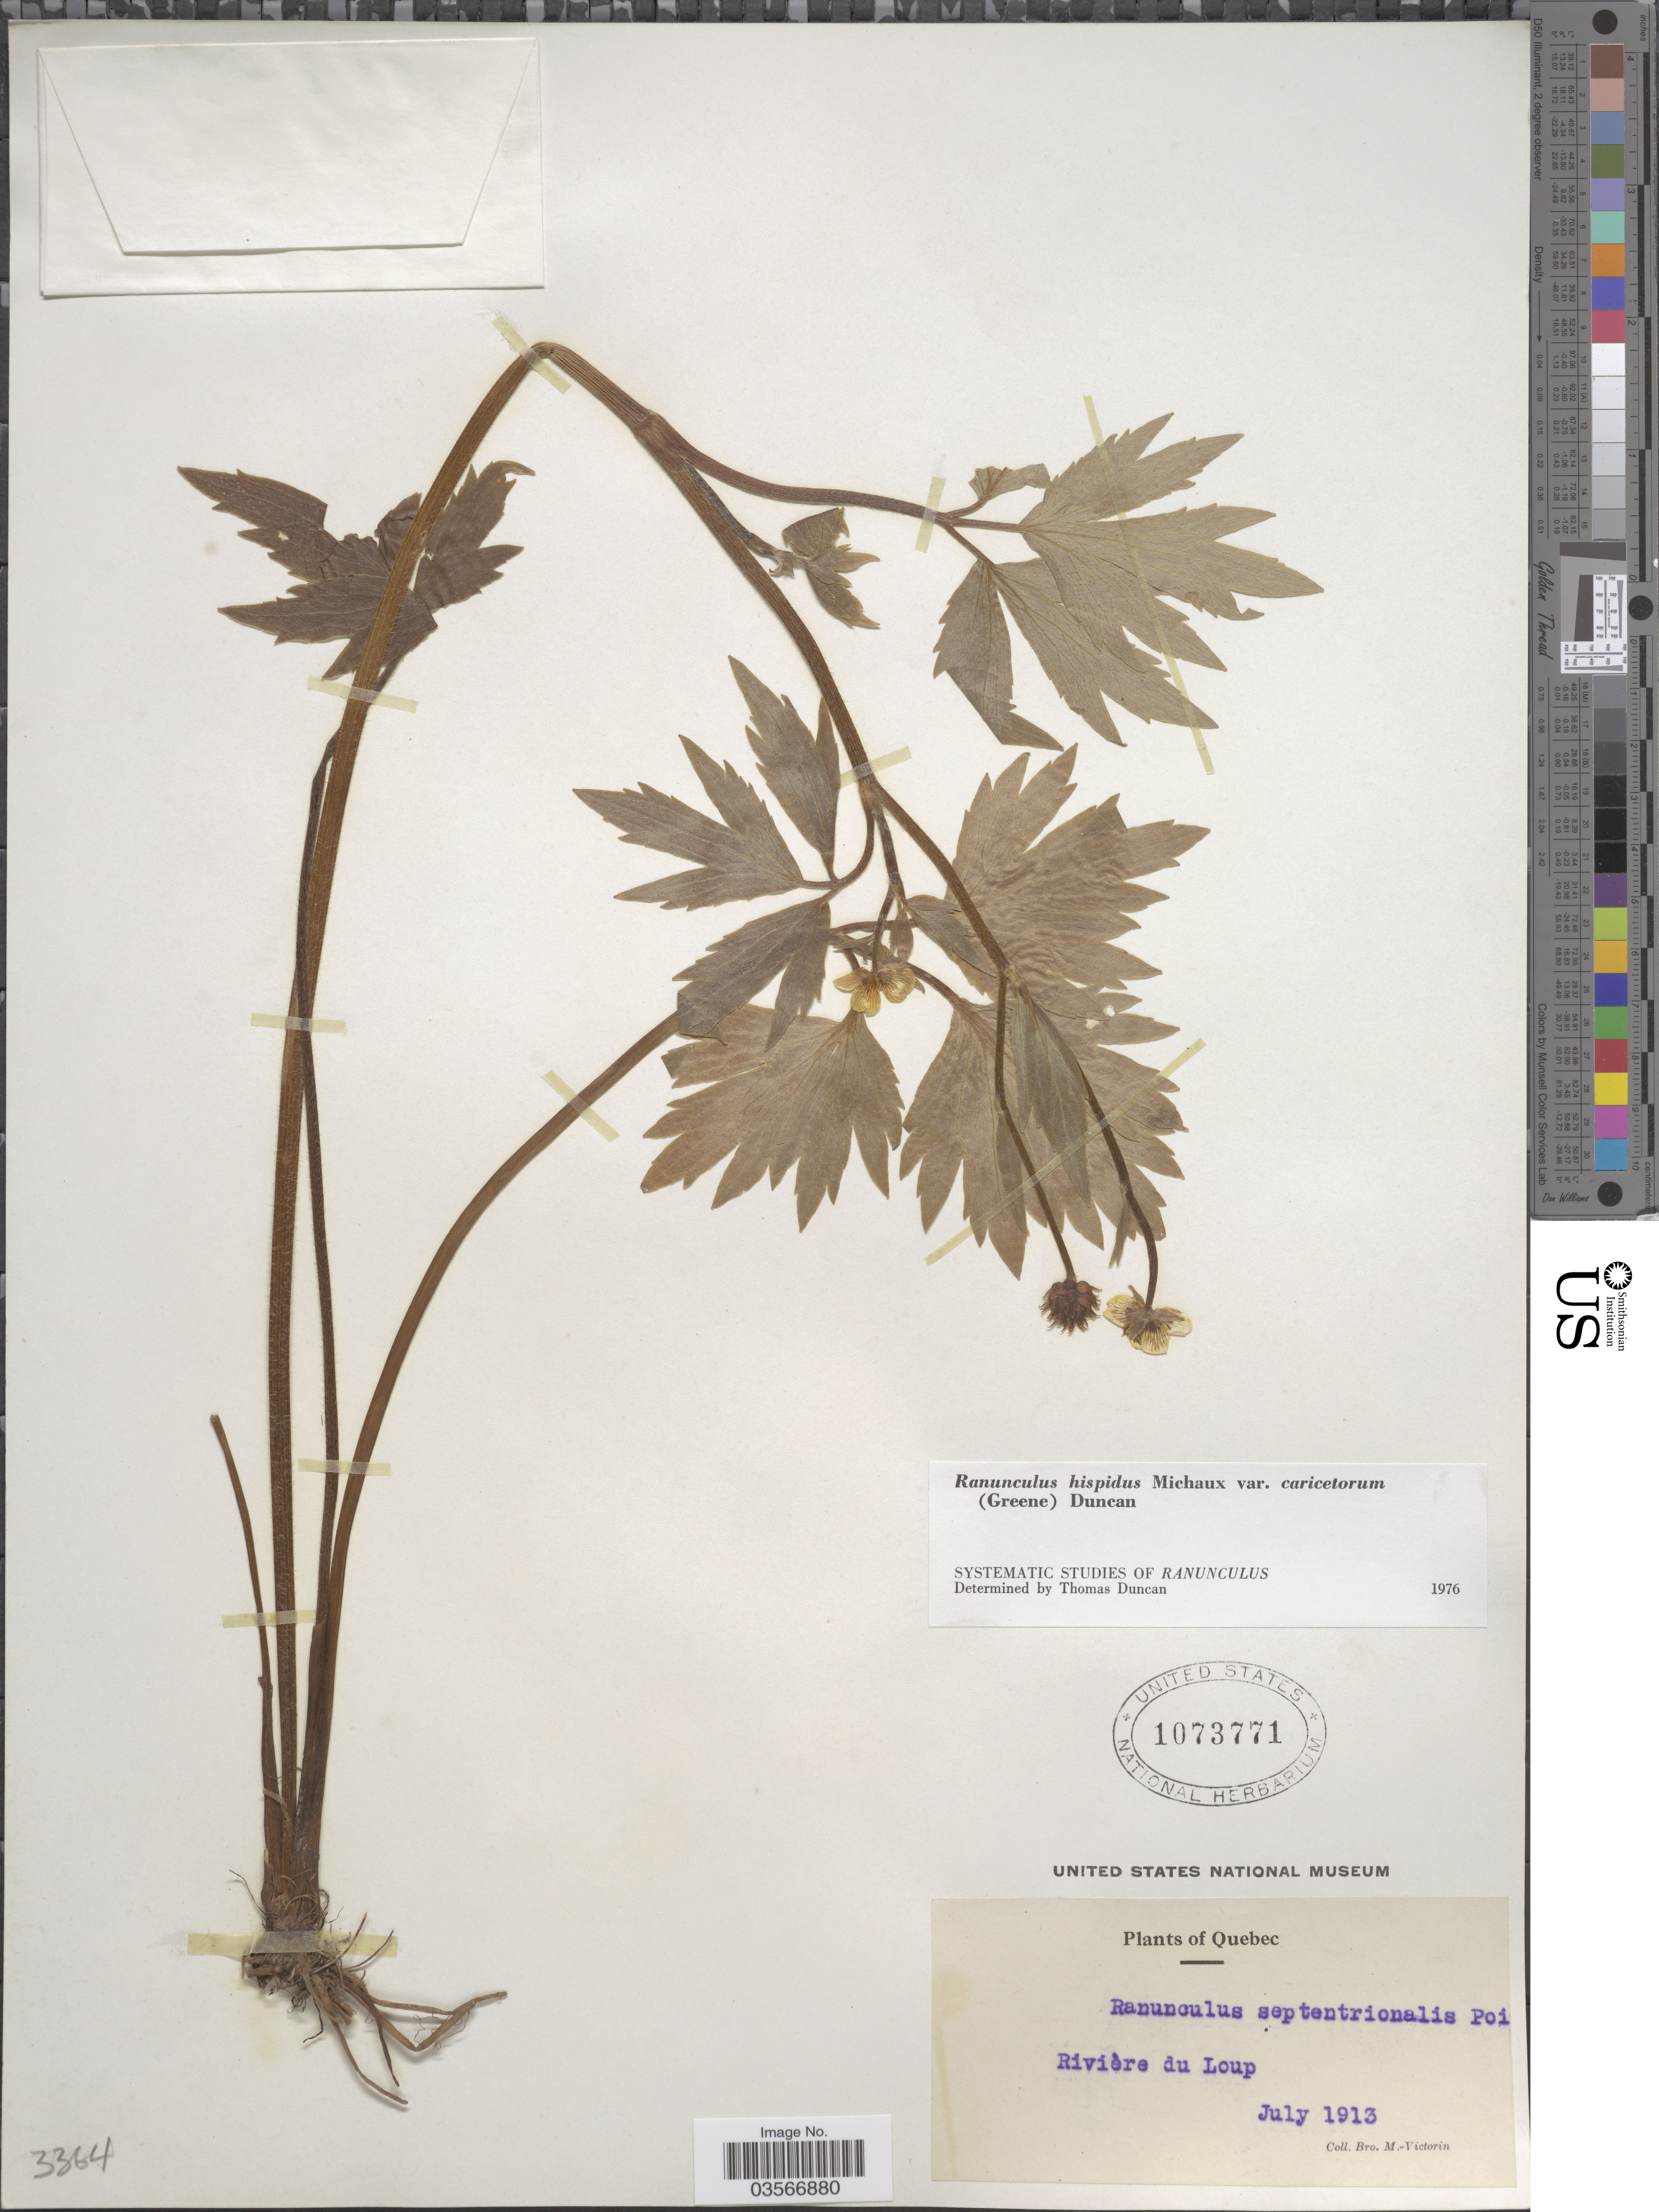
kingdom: Plantae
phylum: Tracheophyta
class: Magnoliopsida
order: Ranunculales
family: Ranunculaceae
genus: Ranunculus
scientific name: Ranunculus hispidus var. caricetorum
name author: Michx.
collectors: Fr. Marie-Victorin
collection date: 1913-07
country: Canada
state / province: Quebec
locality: Rivière du Loup.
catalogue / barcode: US 1073771